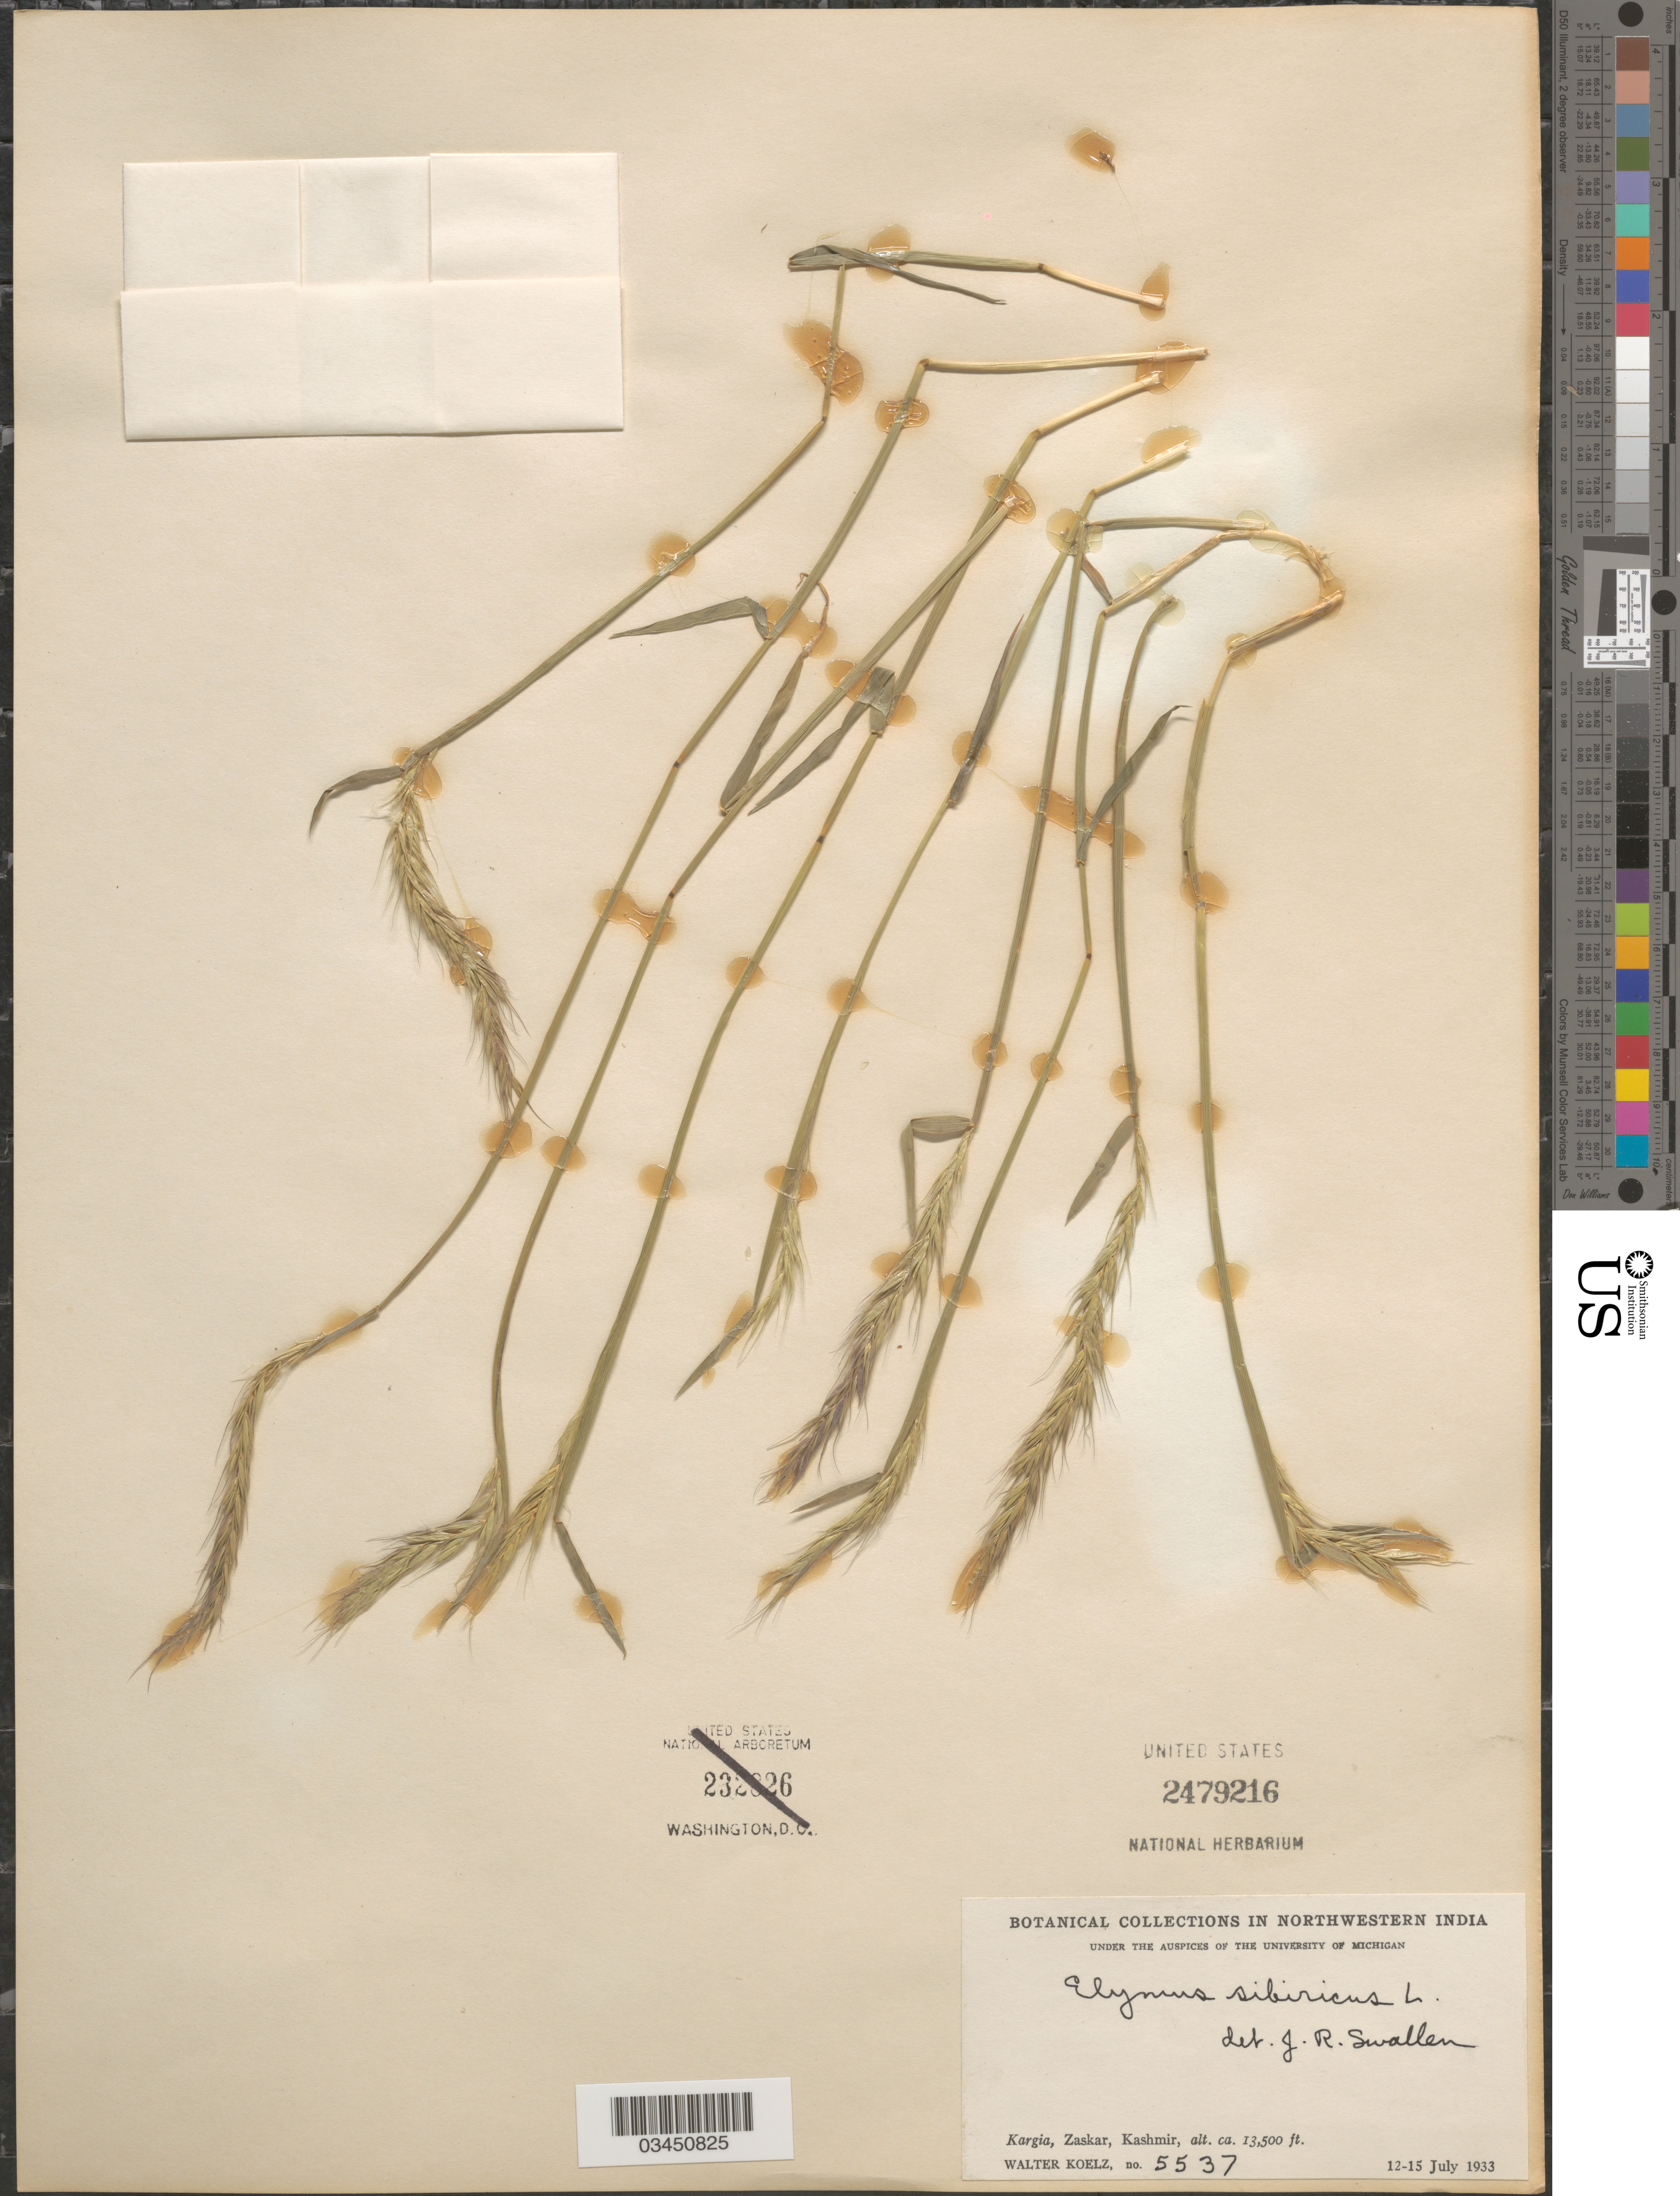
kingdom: Plantae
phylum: Tracheophyta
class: Liliopsida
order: Poales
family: Poaceae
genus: Elymus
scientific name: Elymus sibiricus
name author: L.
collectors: W. N. Koelz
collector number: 5537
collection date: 1933-07-12/1933-07-15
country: India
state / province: Jammu and Kashmir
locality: Northwestern India. Kargia, Zaskar, Kashmir.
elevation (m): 4115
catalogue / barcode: US 2479216